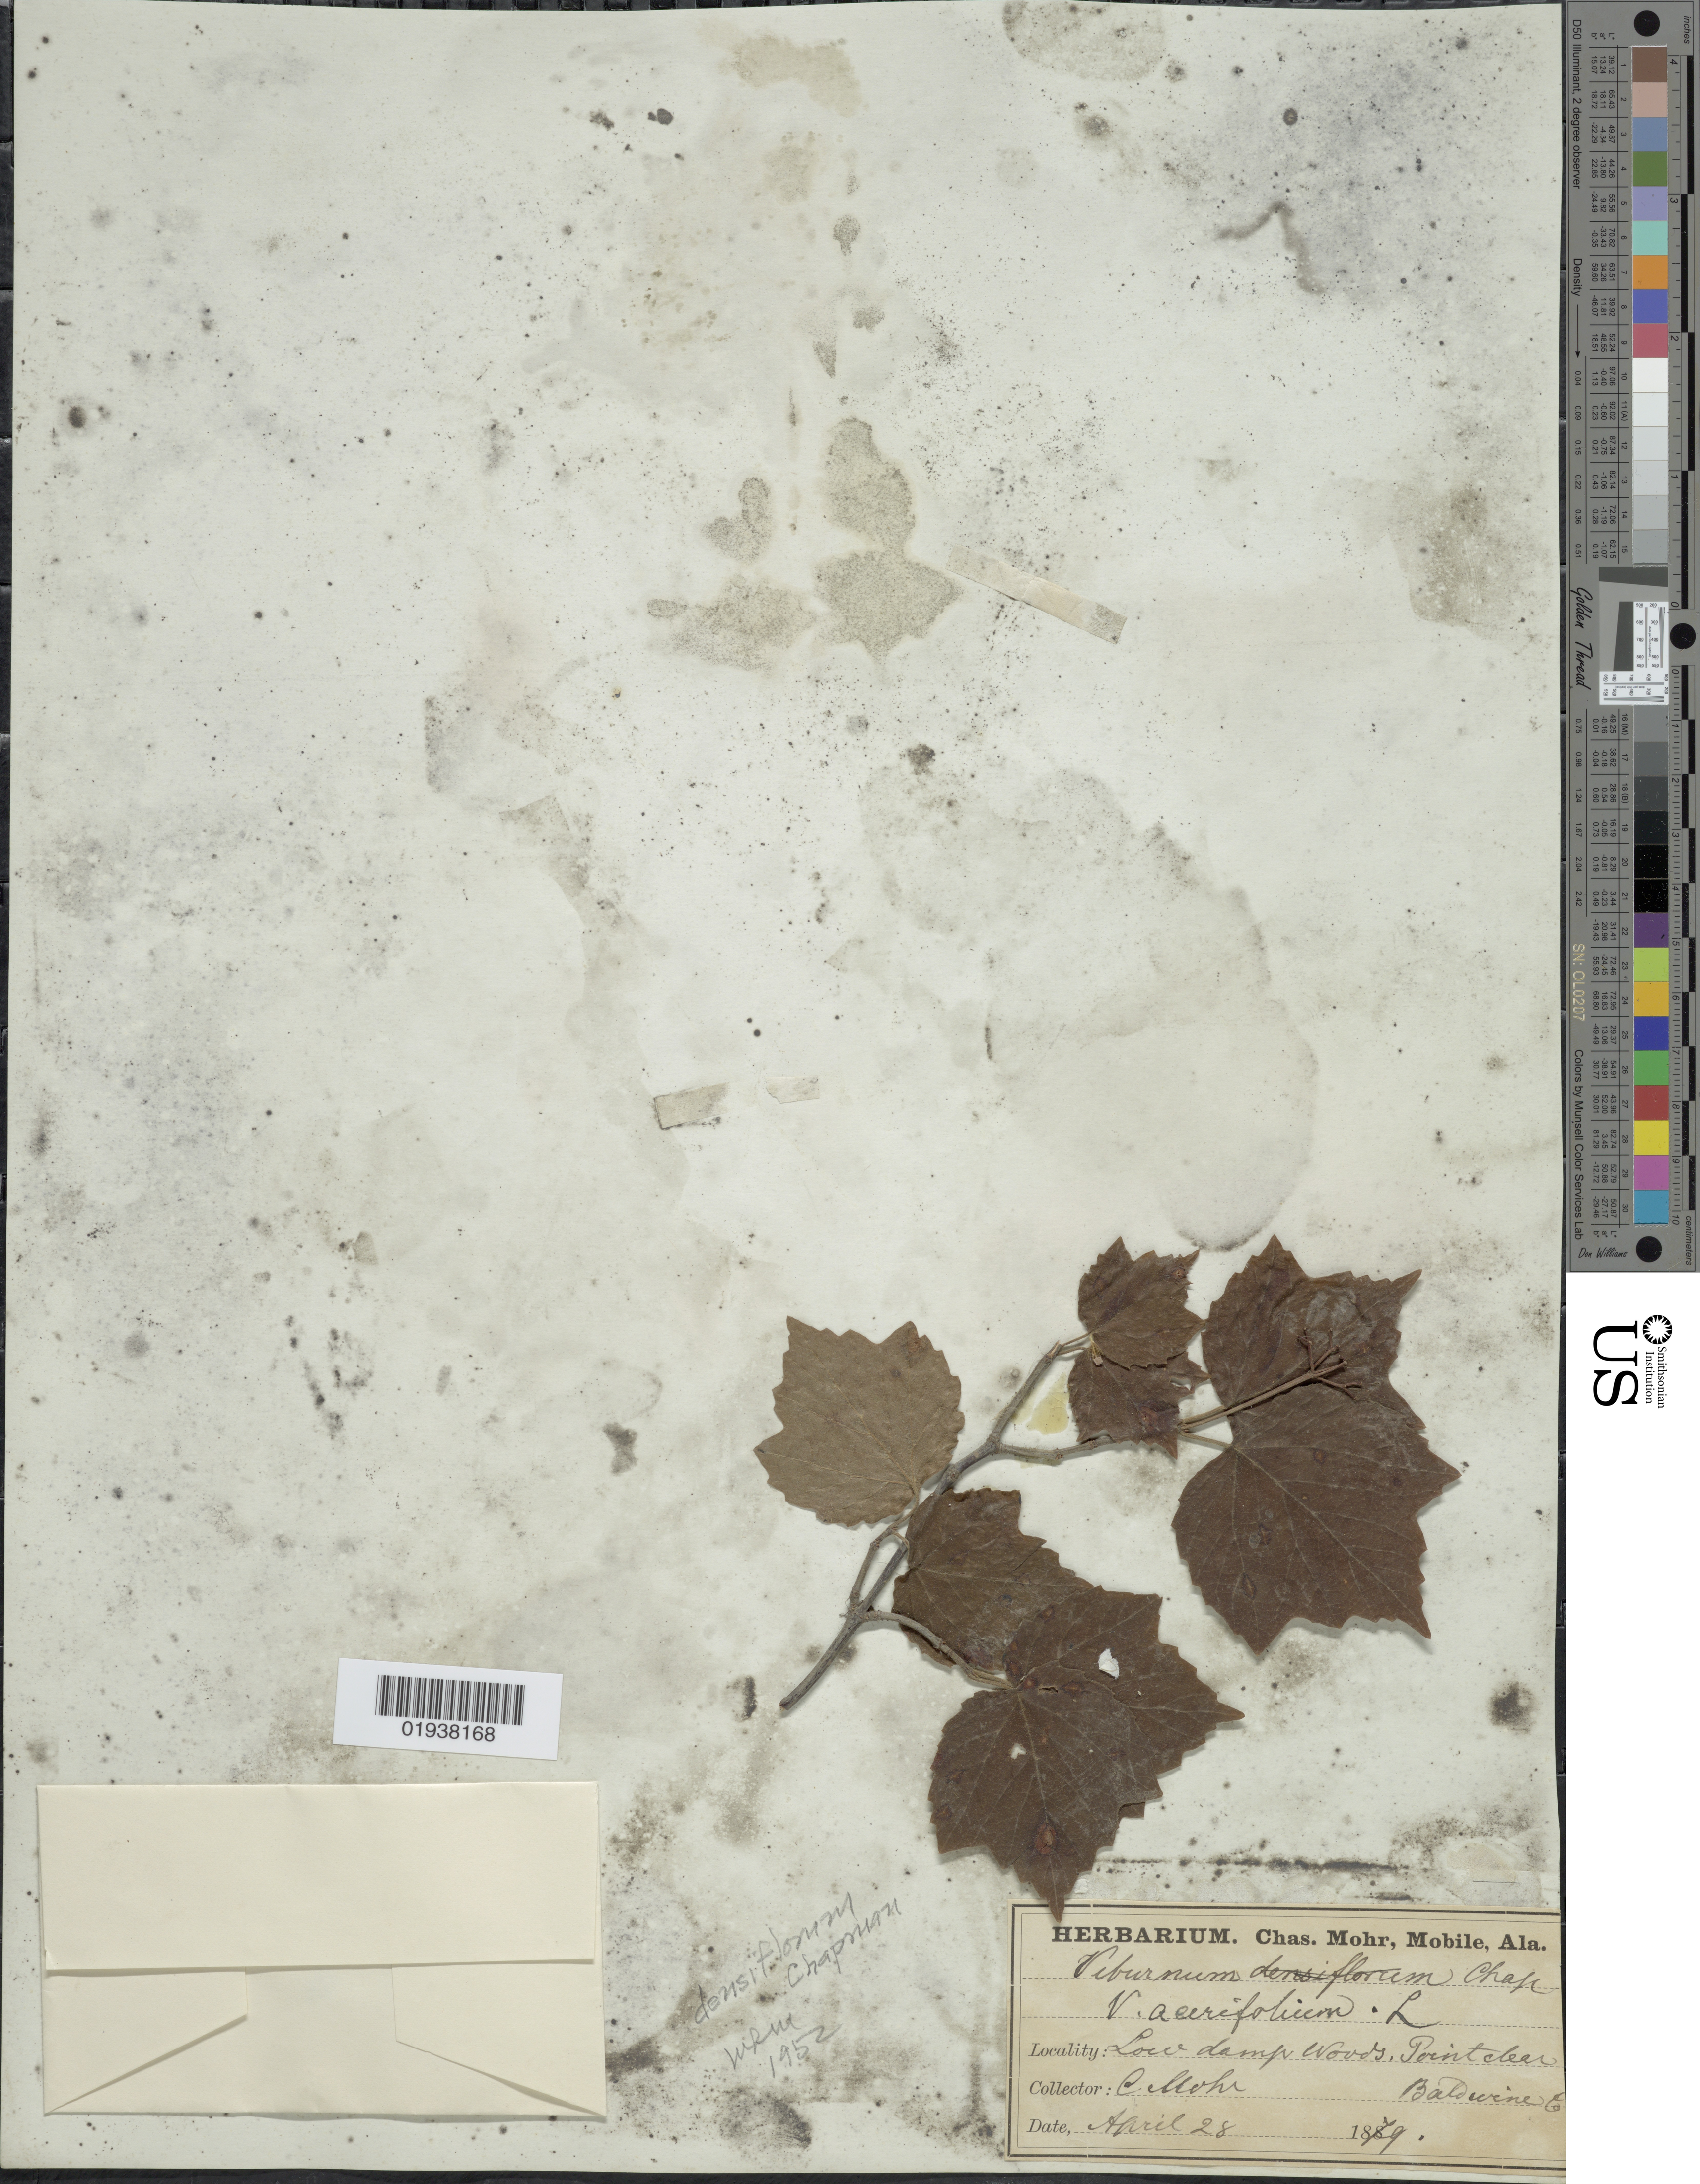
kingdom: Plantae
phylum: Tracheophyta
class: Magnoliopsida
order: Dipsacales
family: Viburnaceae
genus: Viburnum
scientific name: Viburnum acerifolium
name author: L.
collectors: Mohr, C. T. (herbarium)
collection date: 1879-04-28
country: United States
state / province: Alabama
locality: Low damp Woods. Point clear Baldwin Co.